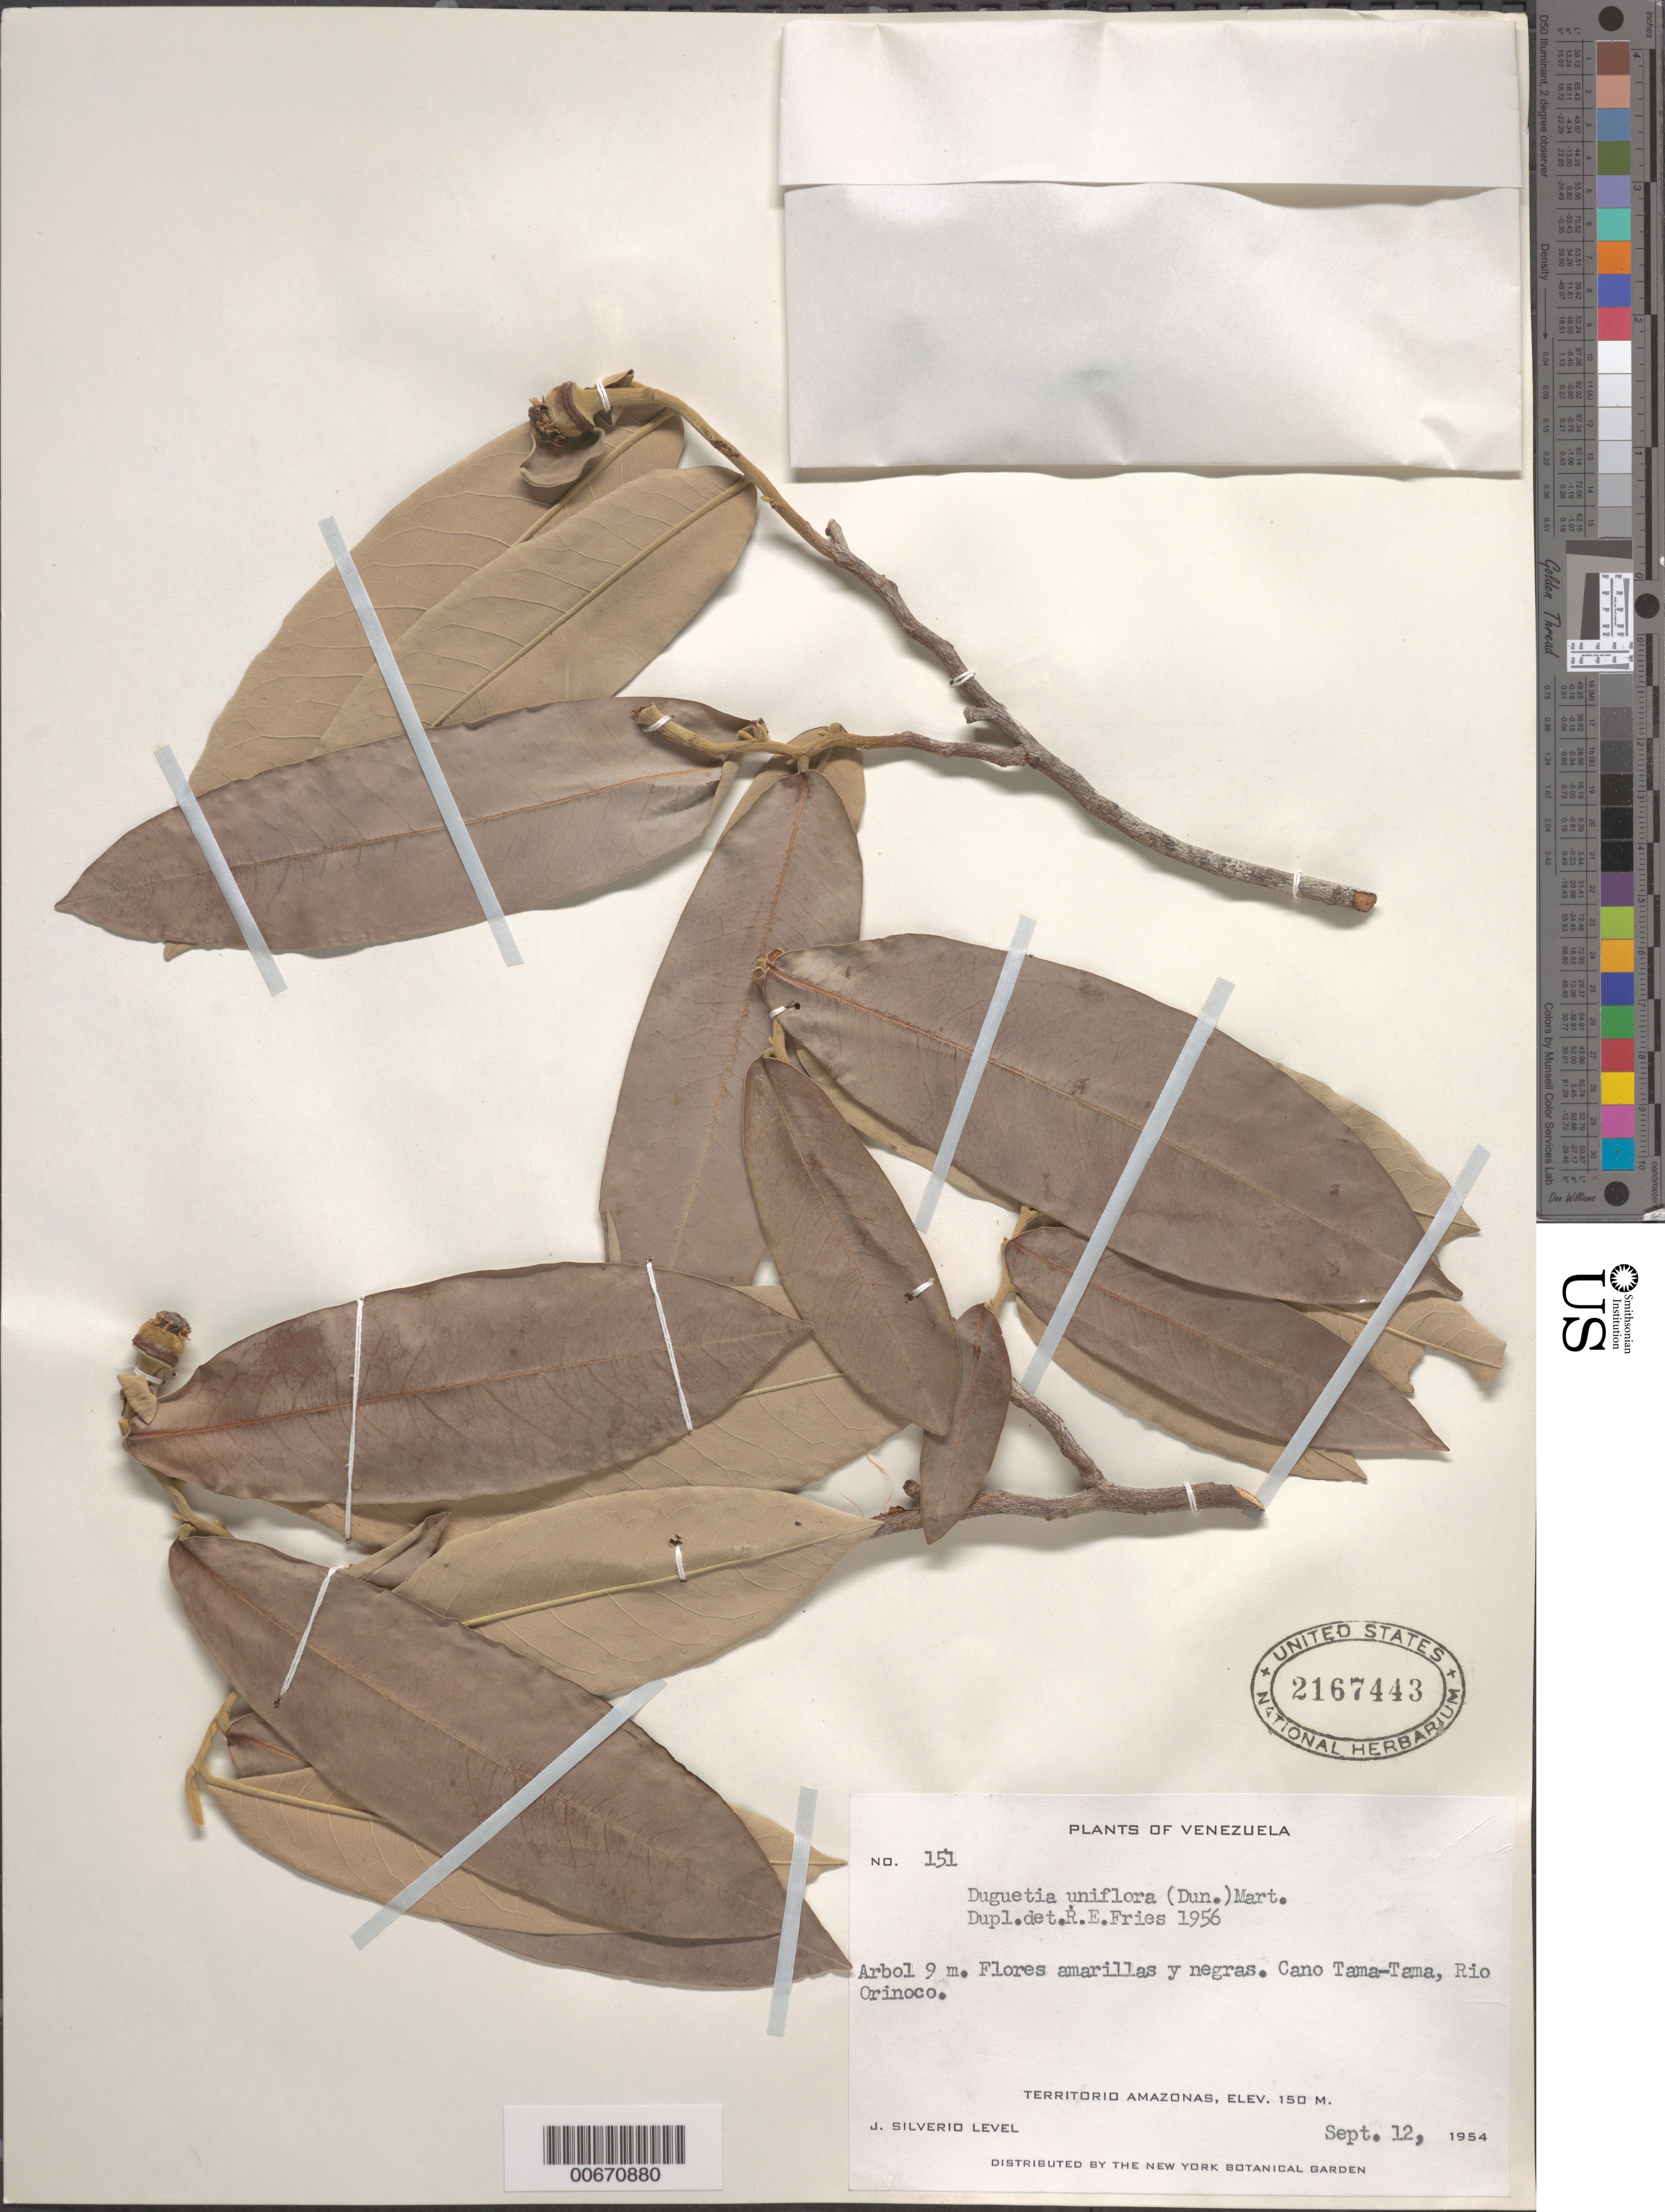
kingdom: Plantae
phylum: Tracheophyta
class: Magnoliopsida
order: Magnoliales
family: Annonaceae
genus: Duguetia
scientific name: Duguetia uniflora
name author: (DC. ex Dunal) Mart.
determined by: Fries, R. E.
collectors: J. Silverio L.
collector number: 151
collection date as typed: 12-Sep-54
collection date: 1954-09-12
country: Venezuela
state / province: Amazonas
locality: Caño Tama-Tama, Río Orinoco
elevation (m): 150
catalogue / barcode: US 2167443